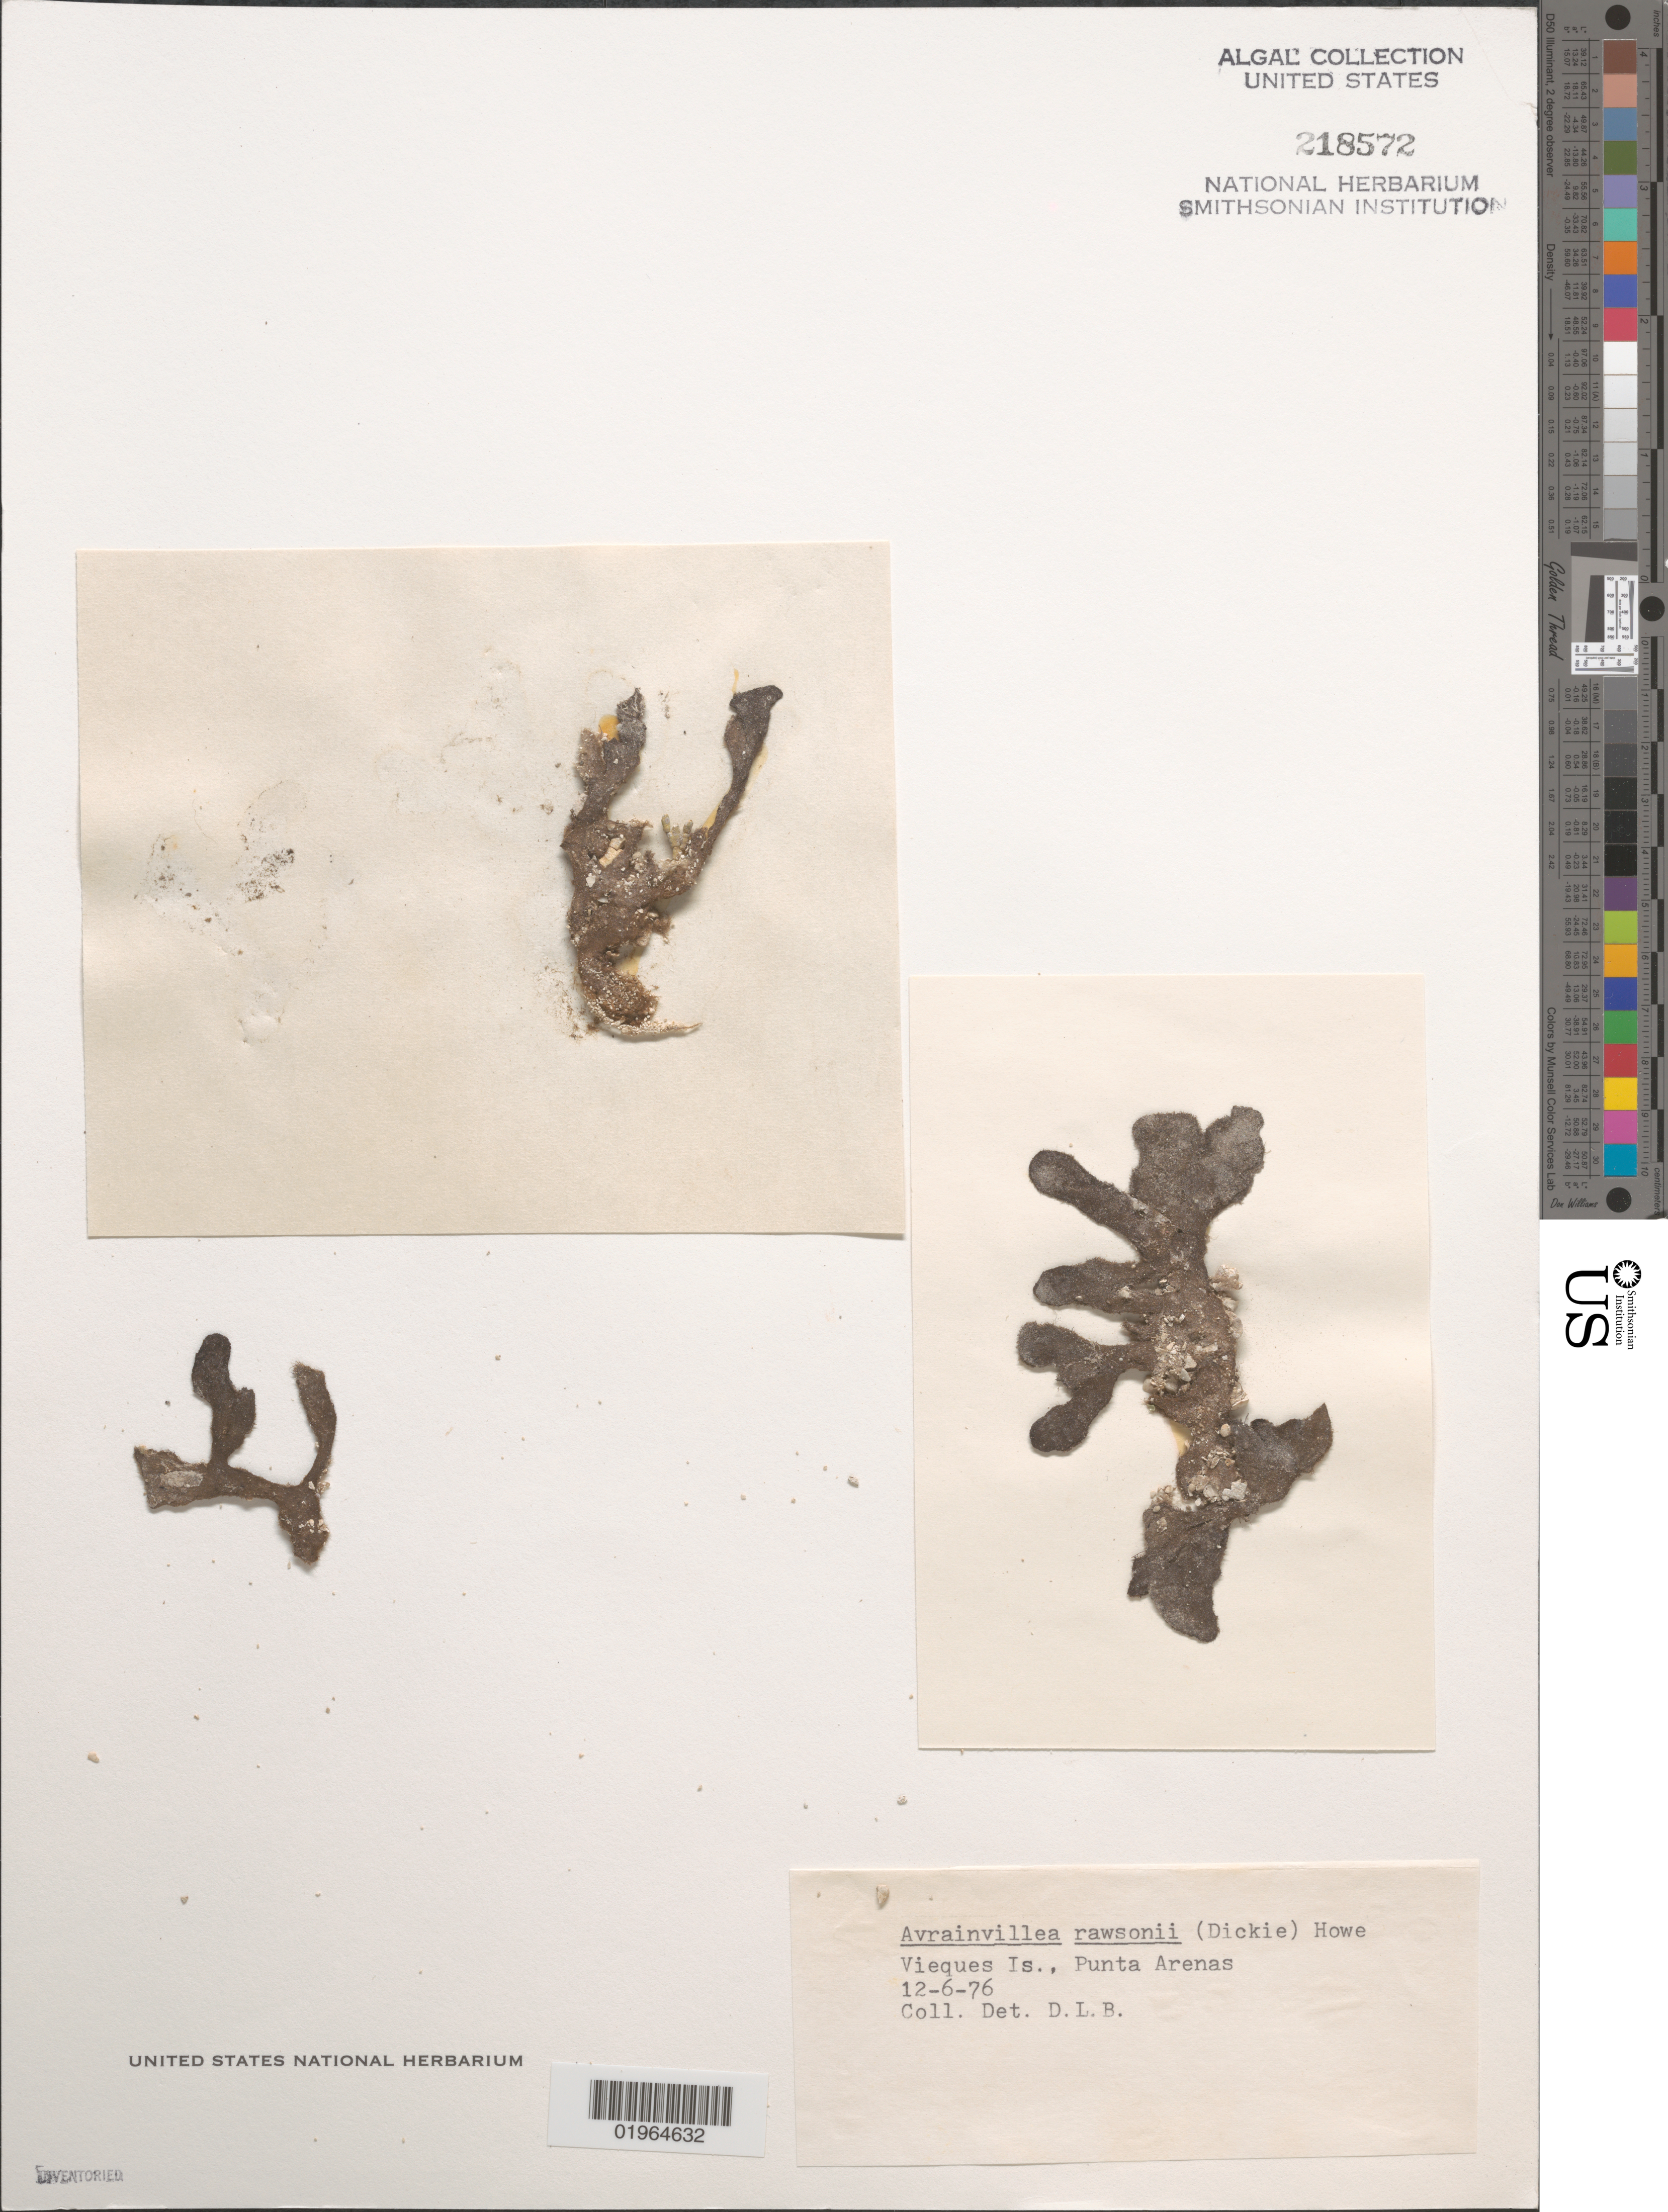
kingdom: Plantae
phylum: Chlorophyta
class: Ulvophyceae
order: Bryopsidales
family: Dichotomosiphonaceae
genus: Avrainvillea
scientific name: Avrainvillea rawsonii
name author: (Dickie) M. Howe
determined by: Ballantine, D. L.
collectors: D.L. Ballantine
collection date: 1976-12-06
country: Puerto Rico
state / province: Mayagüez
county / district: Punta Arenas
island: Vieques Island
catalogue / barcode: US 218572